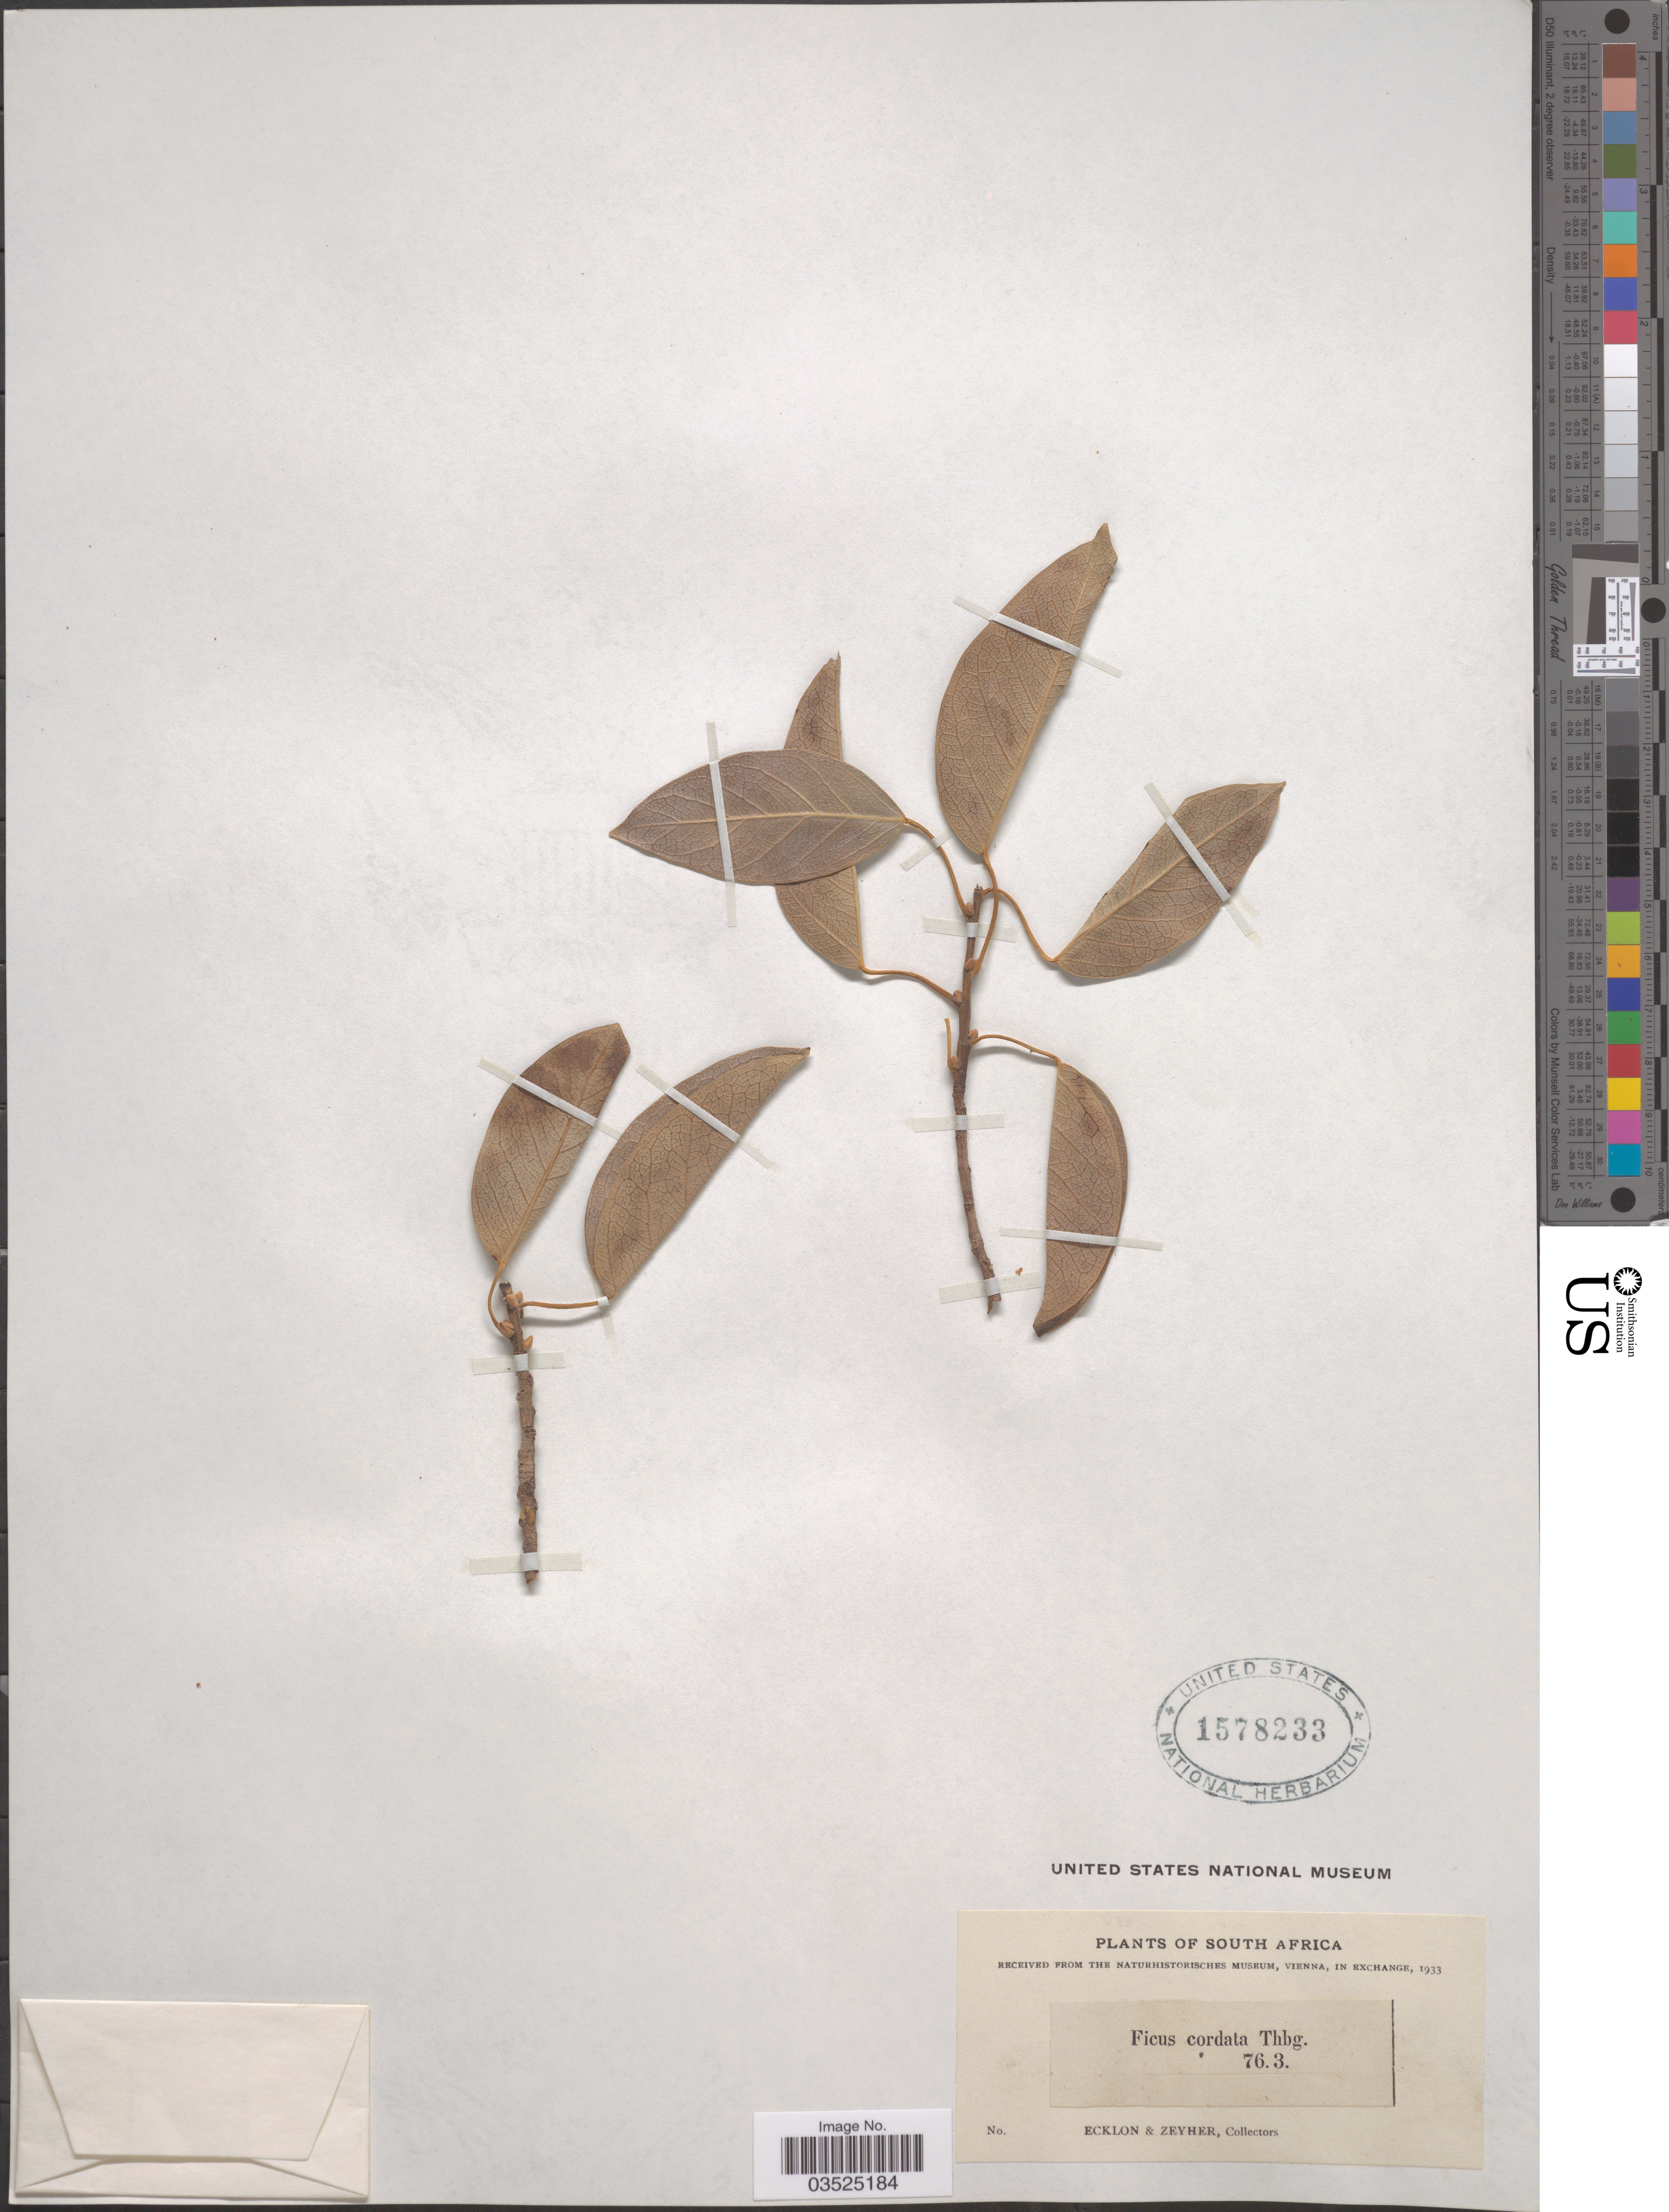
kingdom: Plantae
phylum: Tracheophyta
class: Magnoliopsida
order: Rosales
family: Moraceae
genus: Ficus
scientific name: Ficus cordata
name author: Thunb.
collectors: -. Ecklon & -. Zeyher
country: South Africa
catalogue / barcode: US 1578233